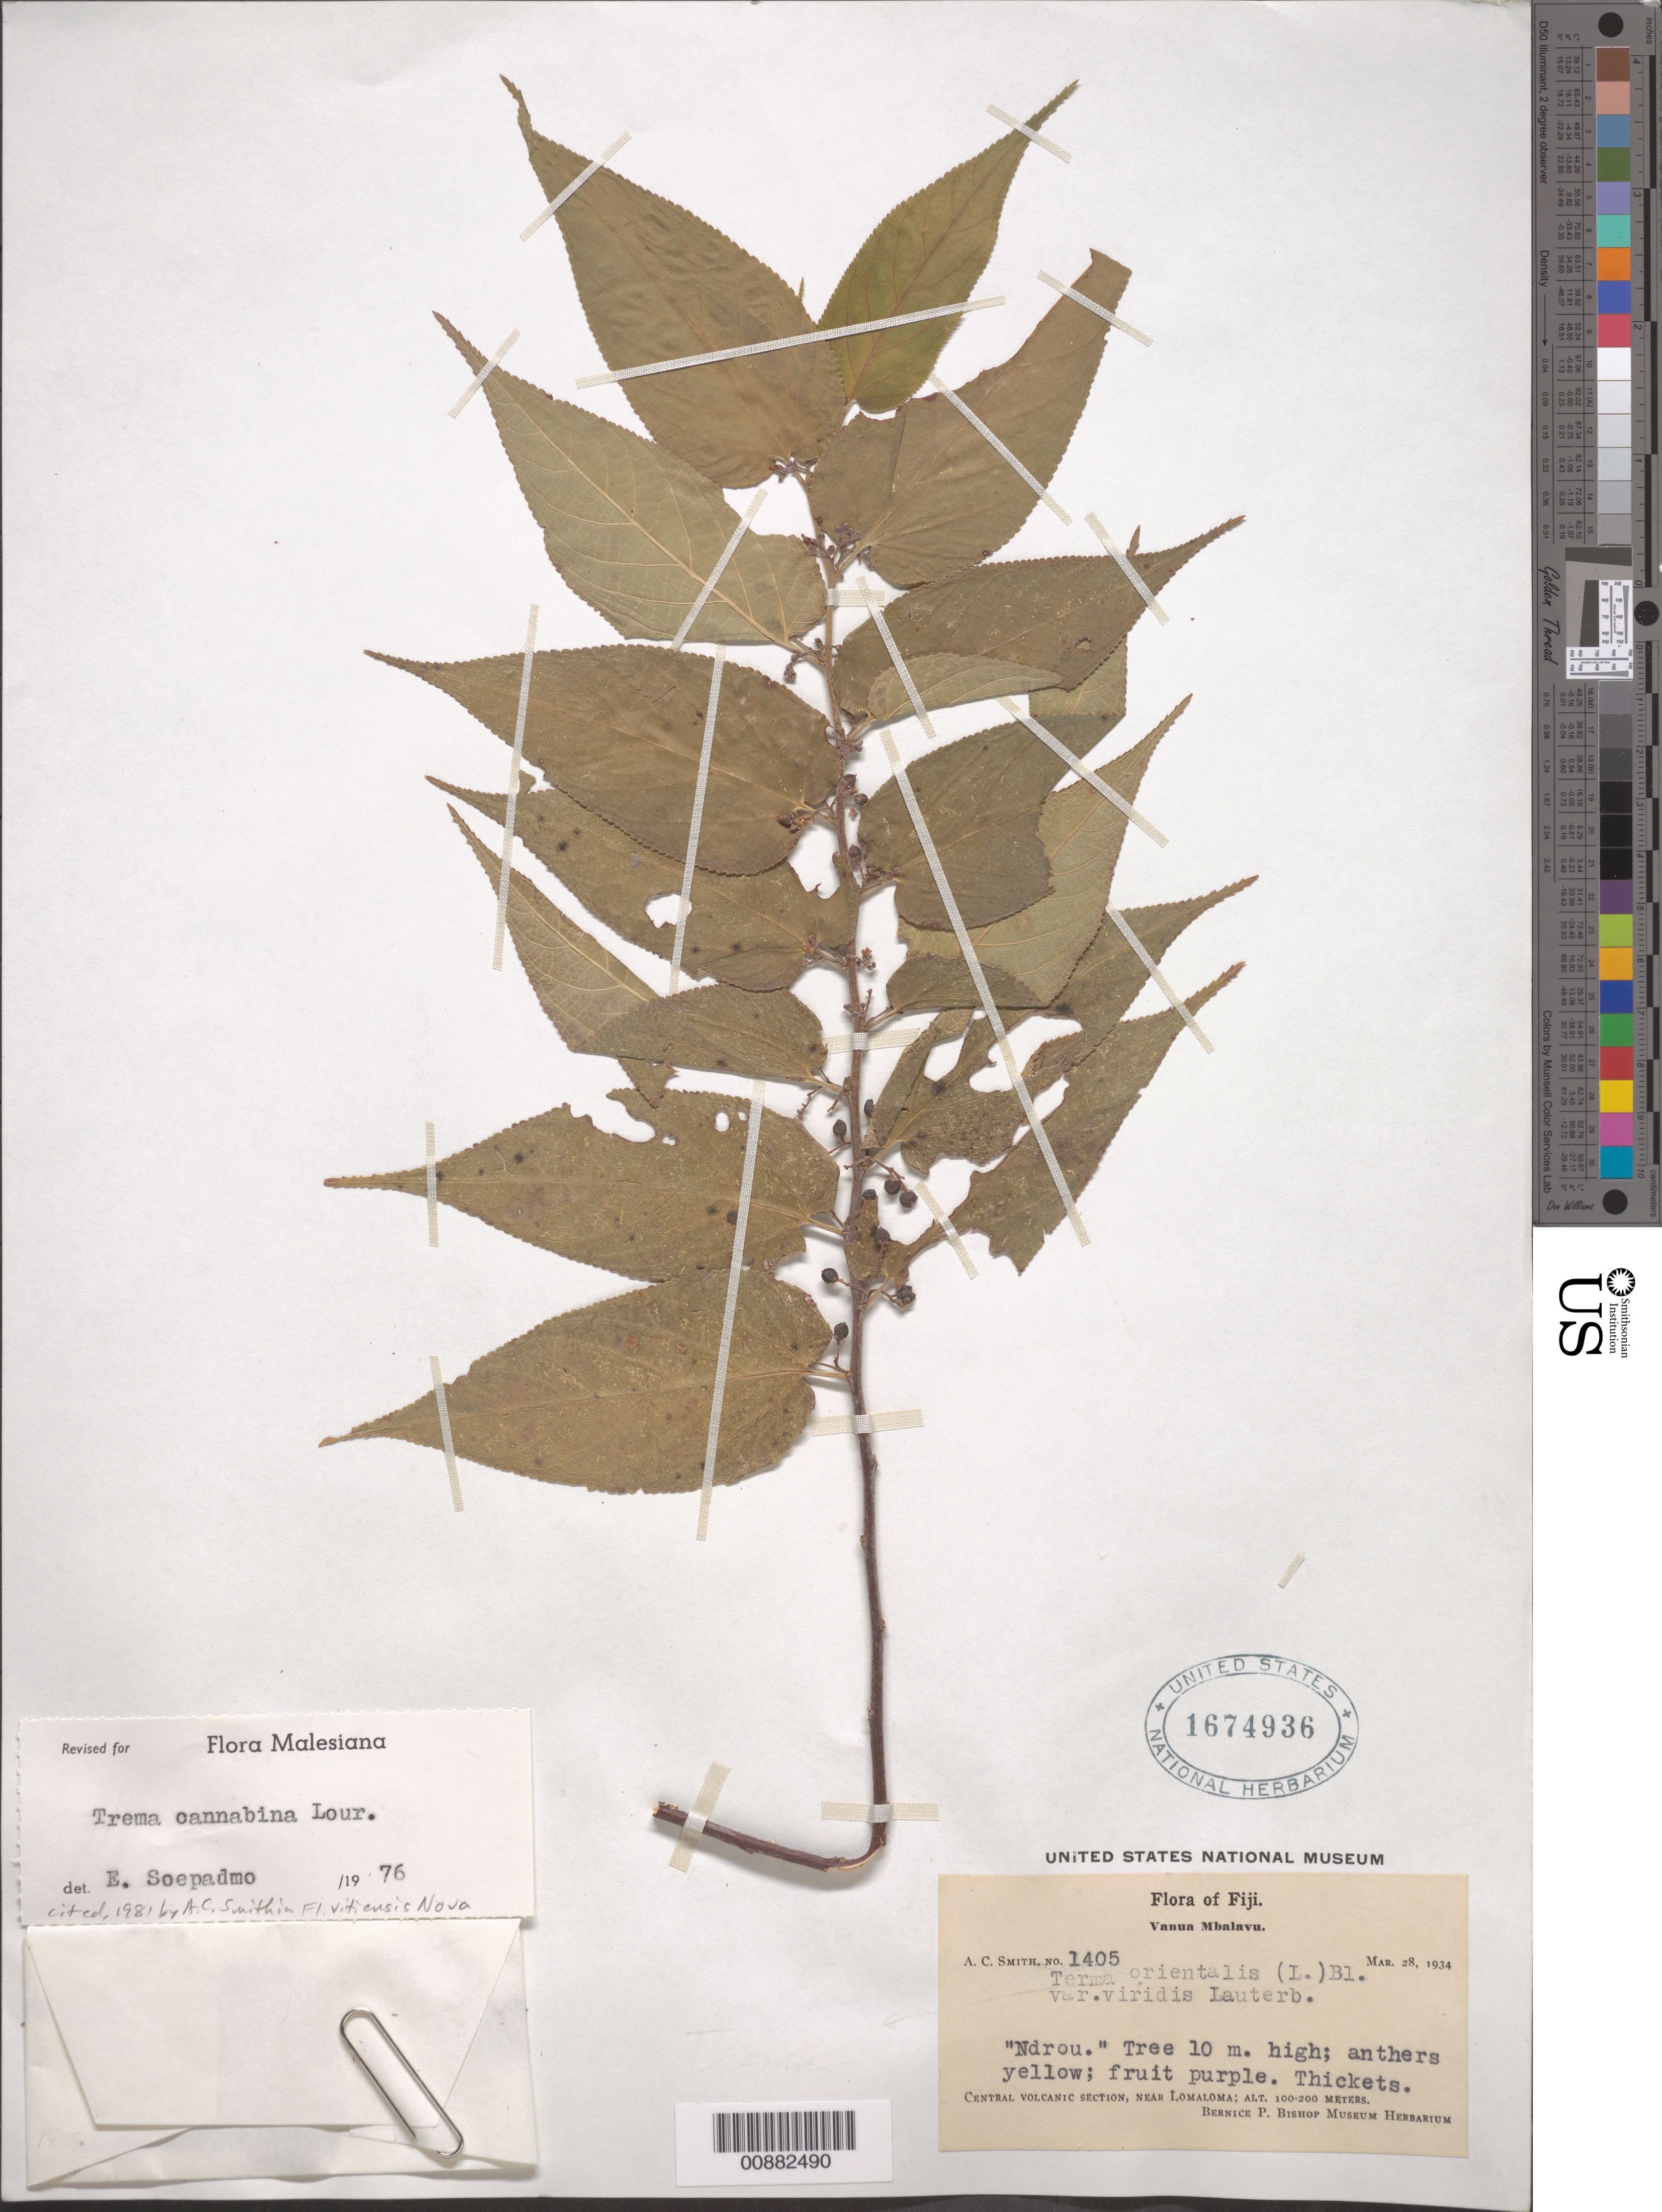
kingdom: Plantae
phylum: Tracheophyta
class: Magnoliopsida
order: Rosales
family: Cannabaceae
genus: Trema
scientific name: Trema cannabina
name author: Lour.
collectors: C. A. Smith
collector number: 1405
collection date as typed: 28 Mar 1934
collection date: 1934-03-28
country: Fiji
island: Vanua Balavu [Mbalavu]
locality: Central volcanic section, near Loma Loma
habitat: Thickets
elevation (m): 100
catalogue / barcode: US 1674936